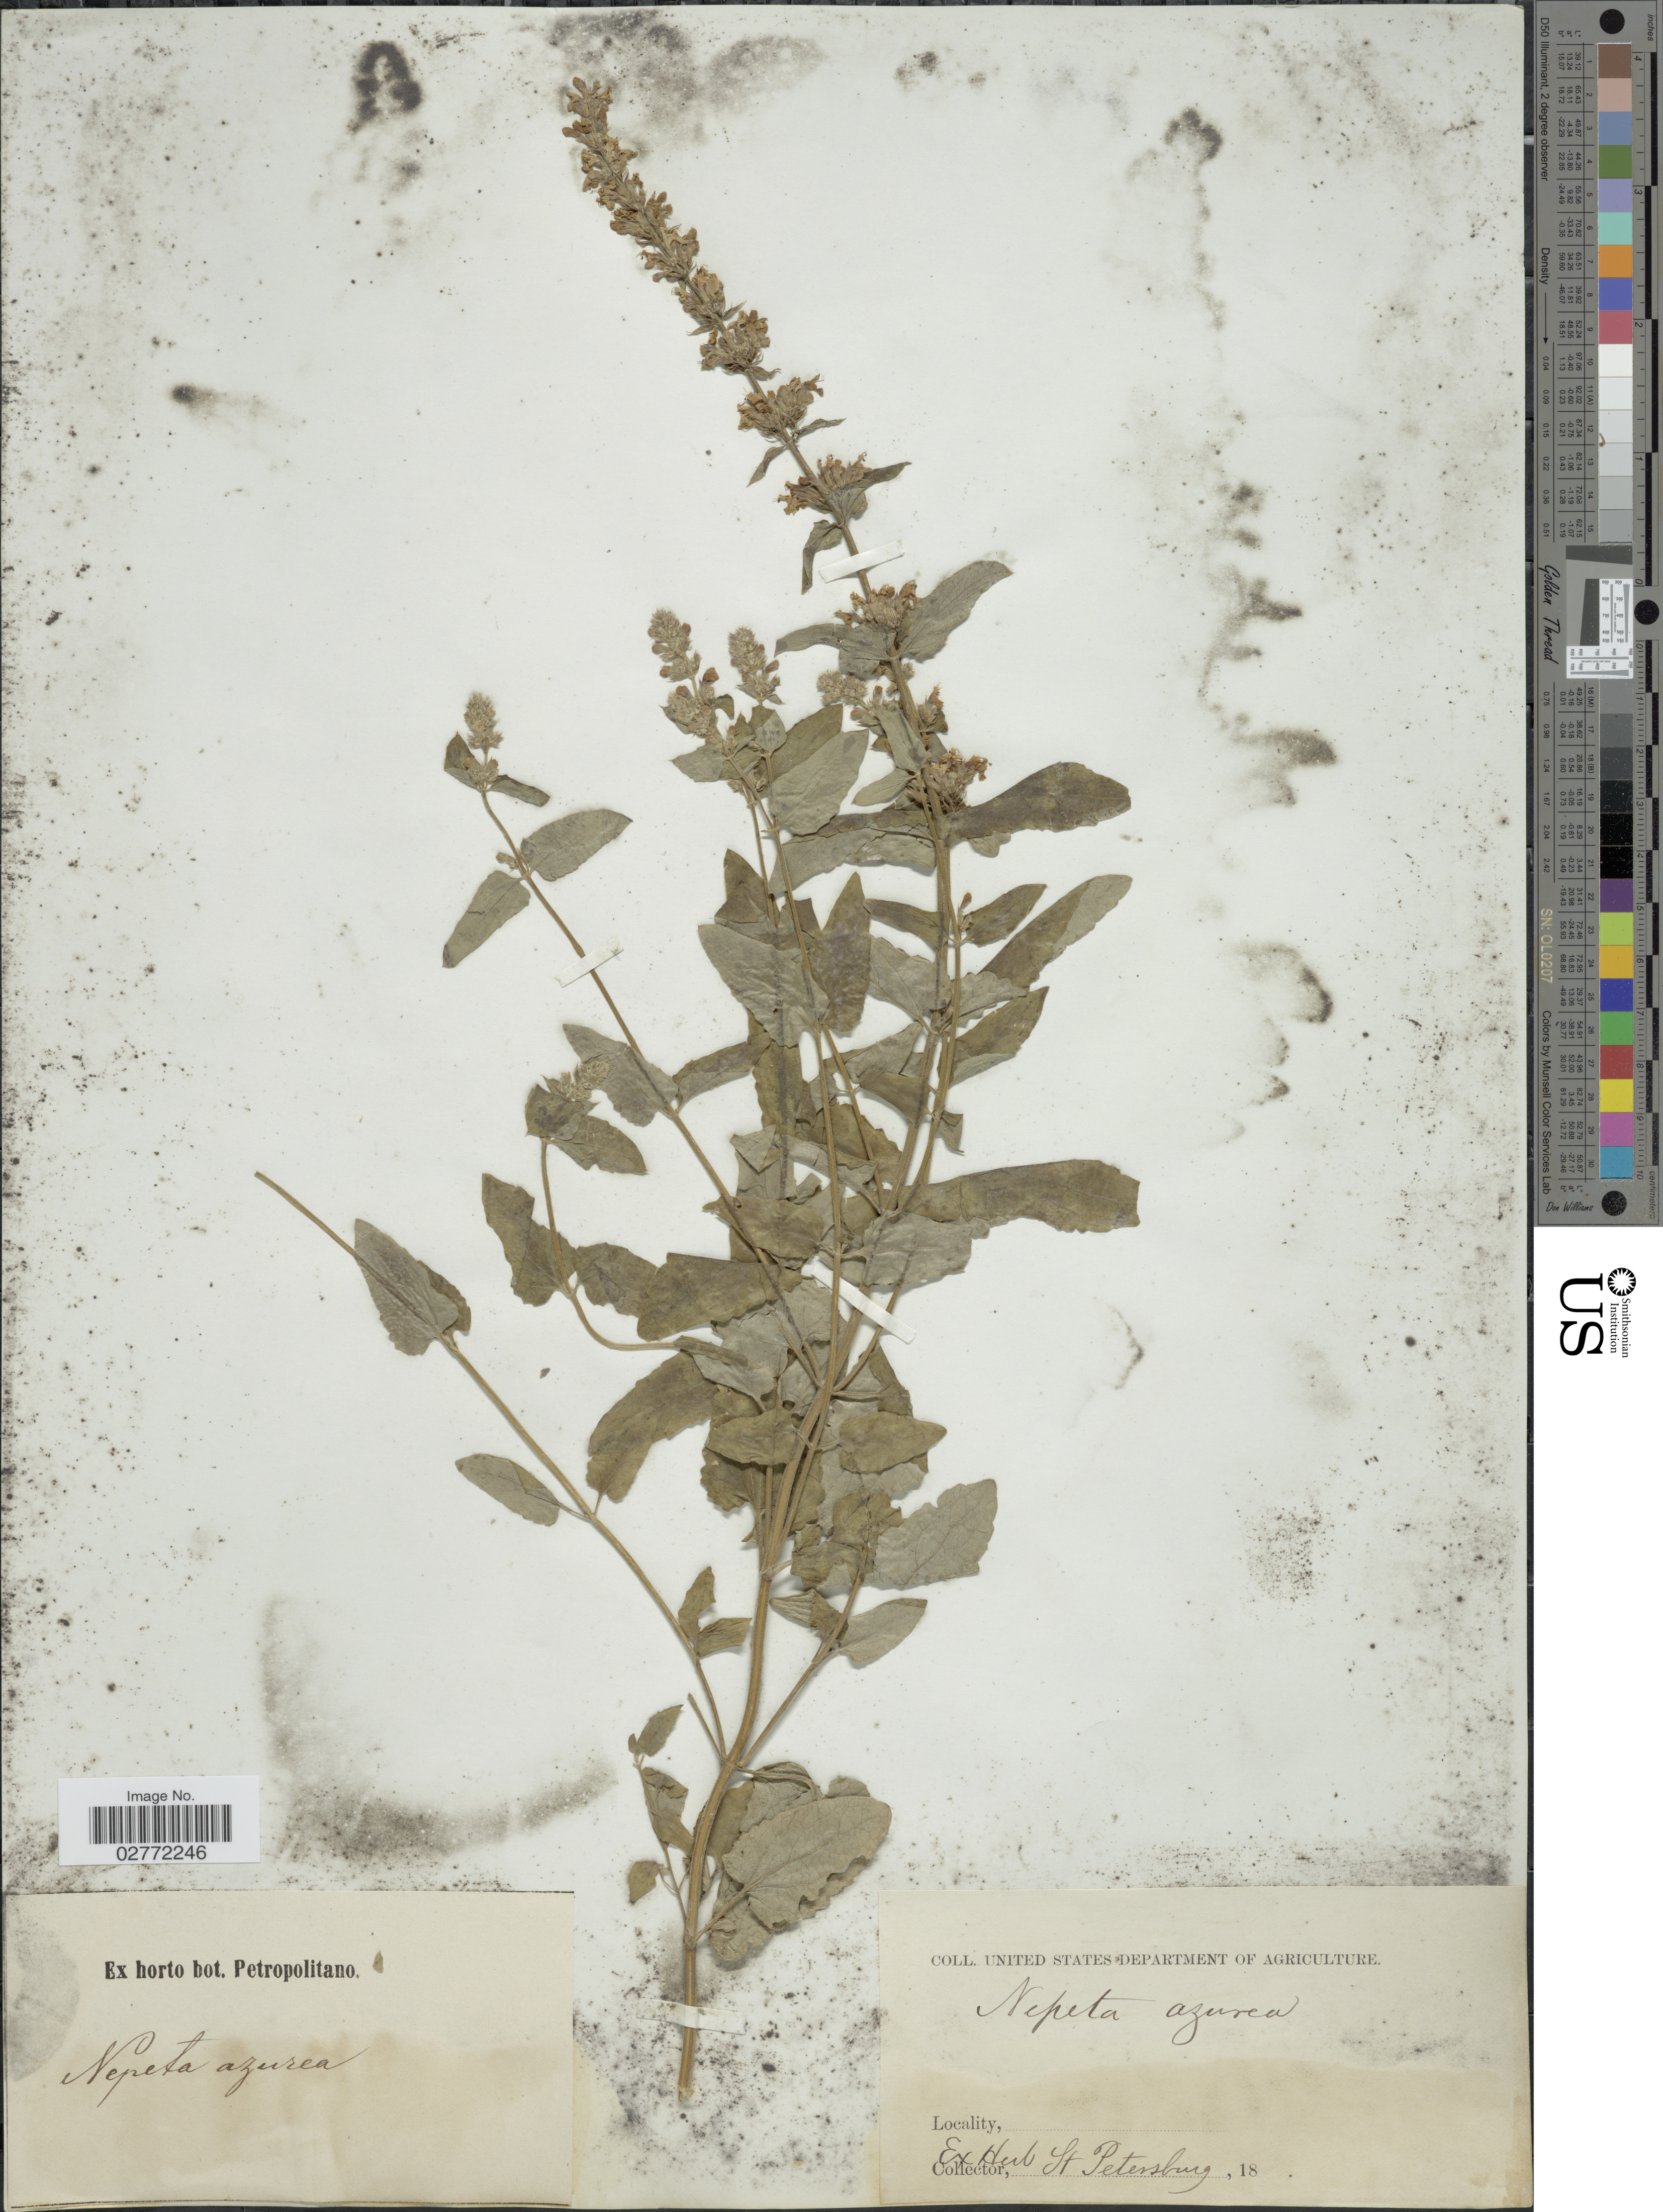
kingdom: Plantae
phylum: Tracheophyta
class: Magnoliopsida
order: Lamiales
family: Lamiaceae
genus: Nepeta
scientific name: Nepeta azurea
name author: R. Br. ex Benth.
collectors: ex herb. Mus. St. Petersburg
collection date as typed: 18